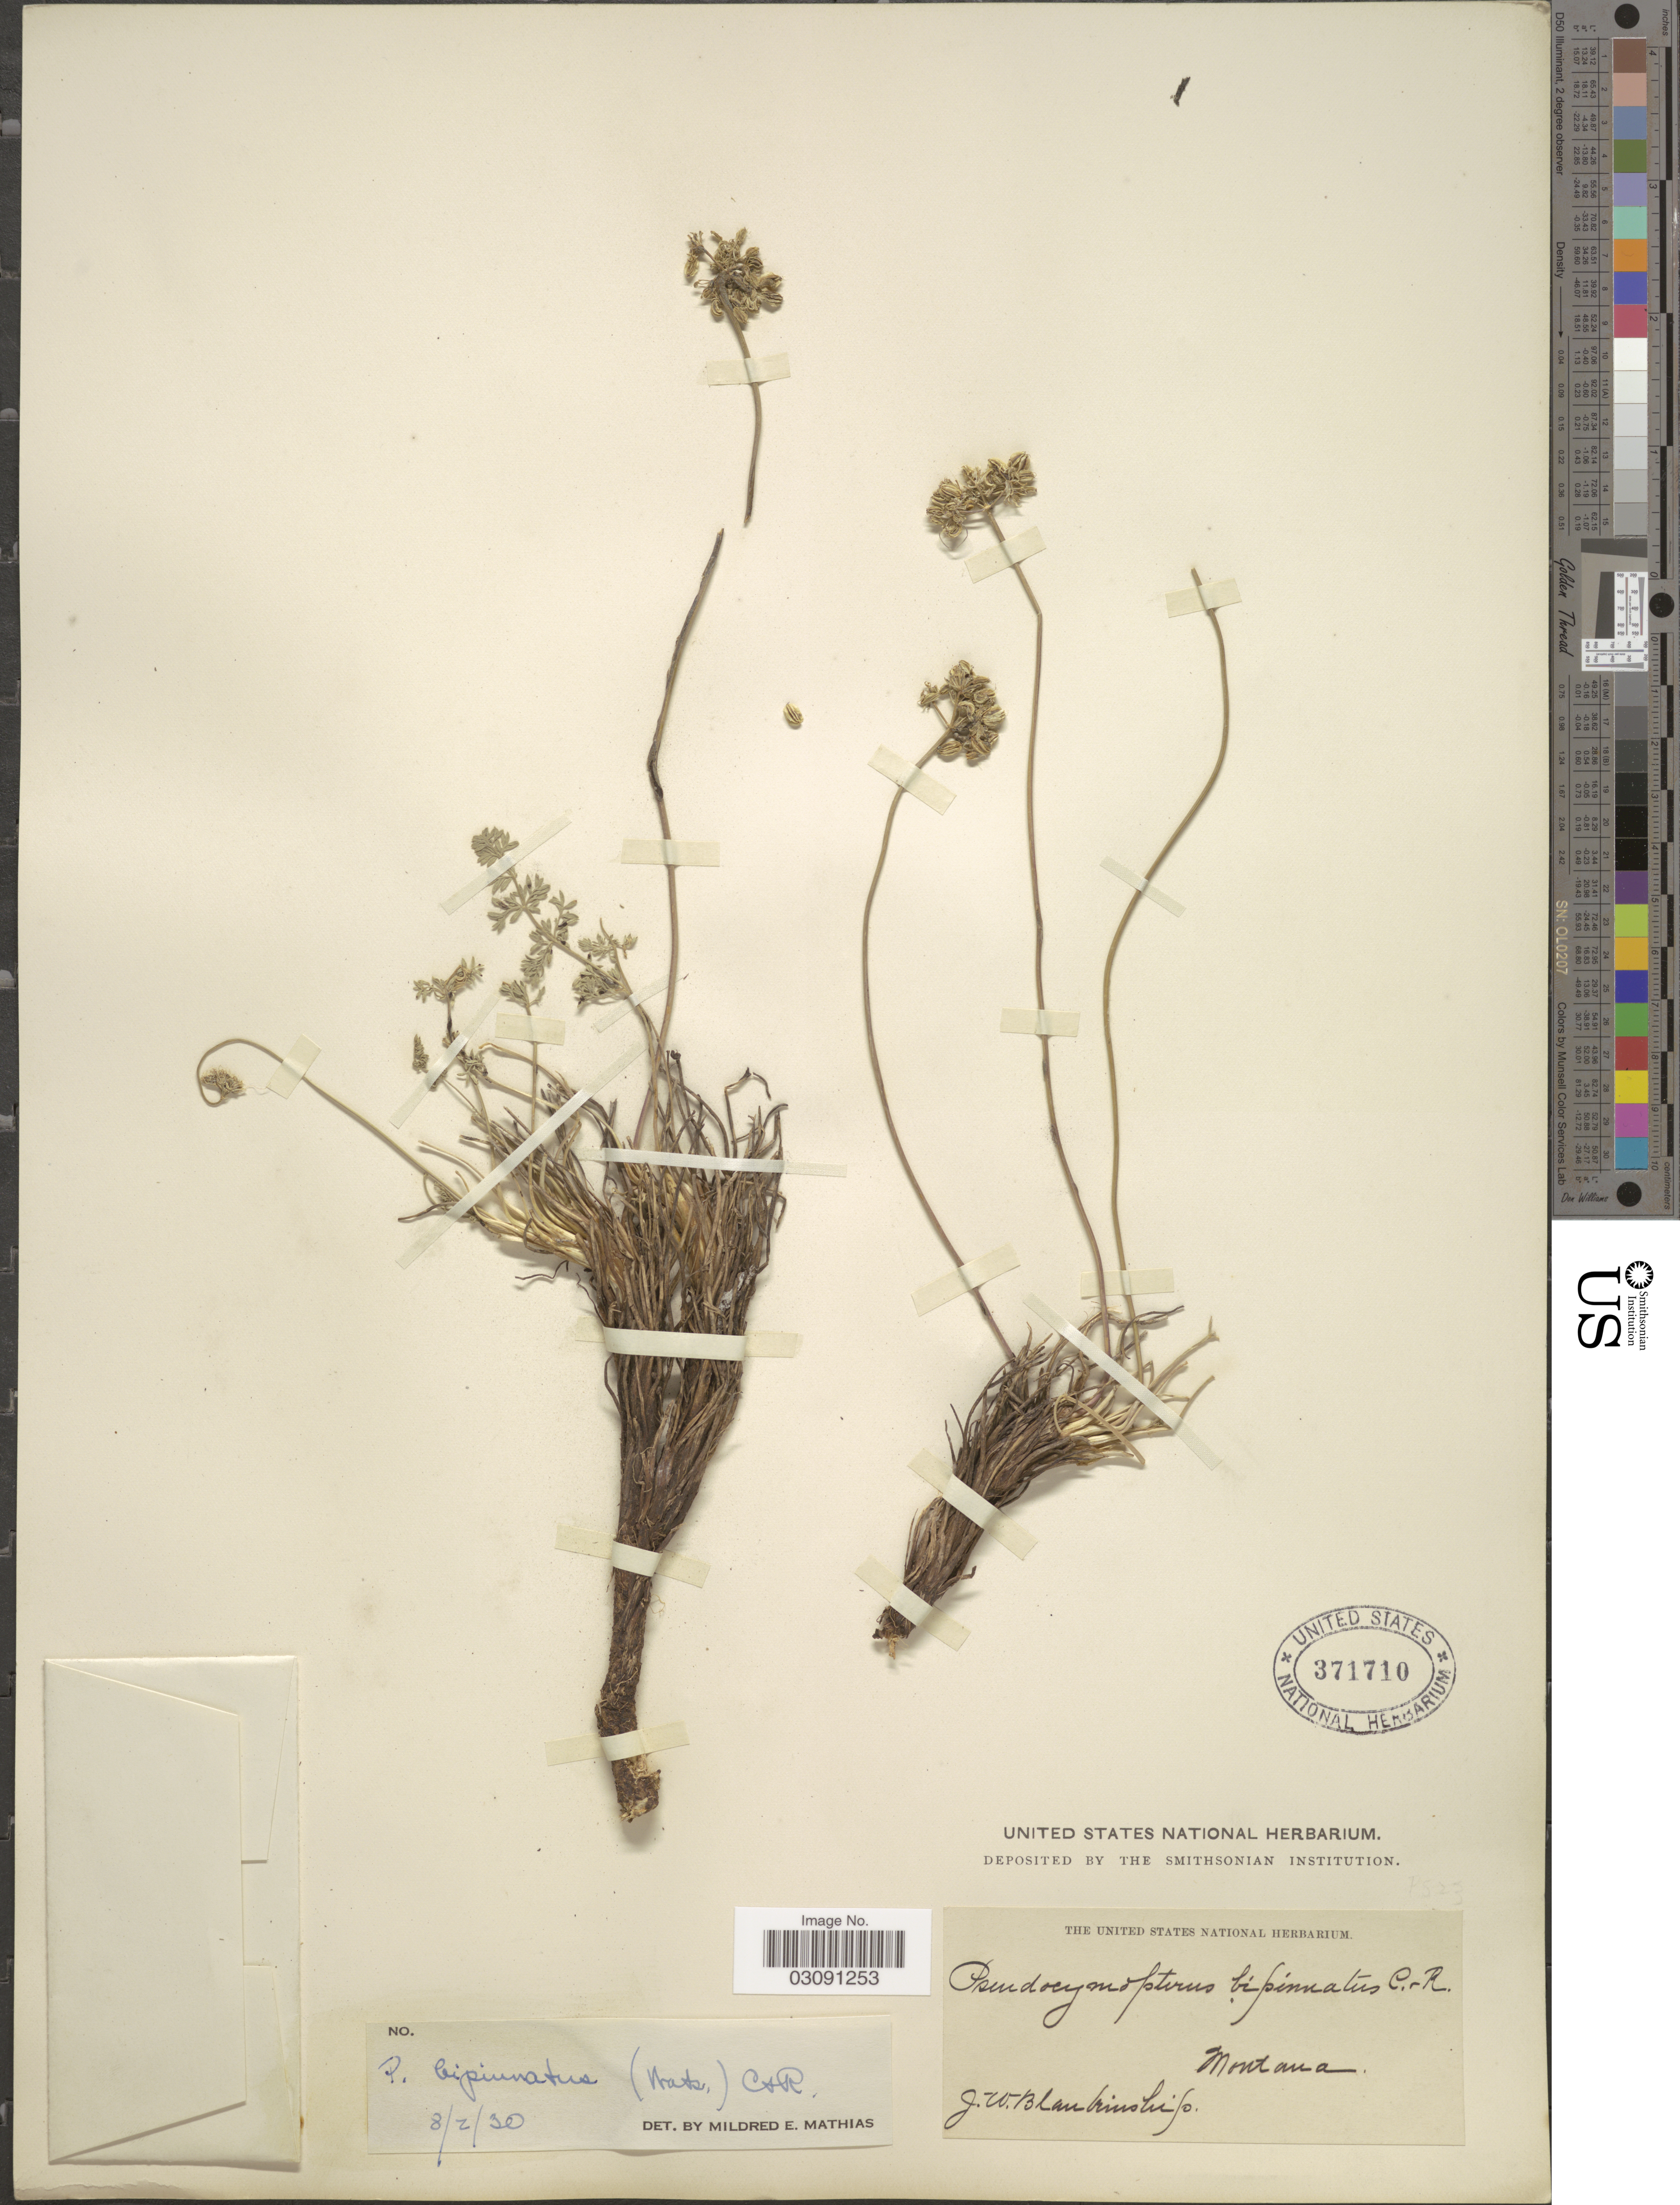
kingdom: Plantae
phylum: Tracheophyta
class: Magnoliopsida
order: Apiales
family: Apiaceae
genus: Cymopterus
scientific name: Cymopterus bipinnatus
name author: S. Watson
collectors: J. W. Blankinship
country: United States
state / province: Montana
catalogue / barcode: US 371710